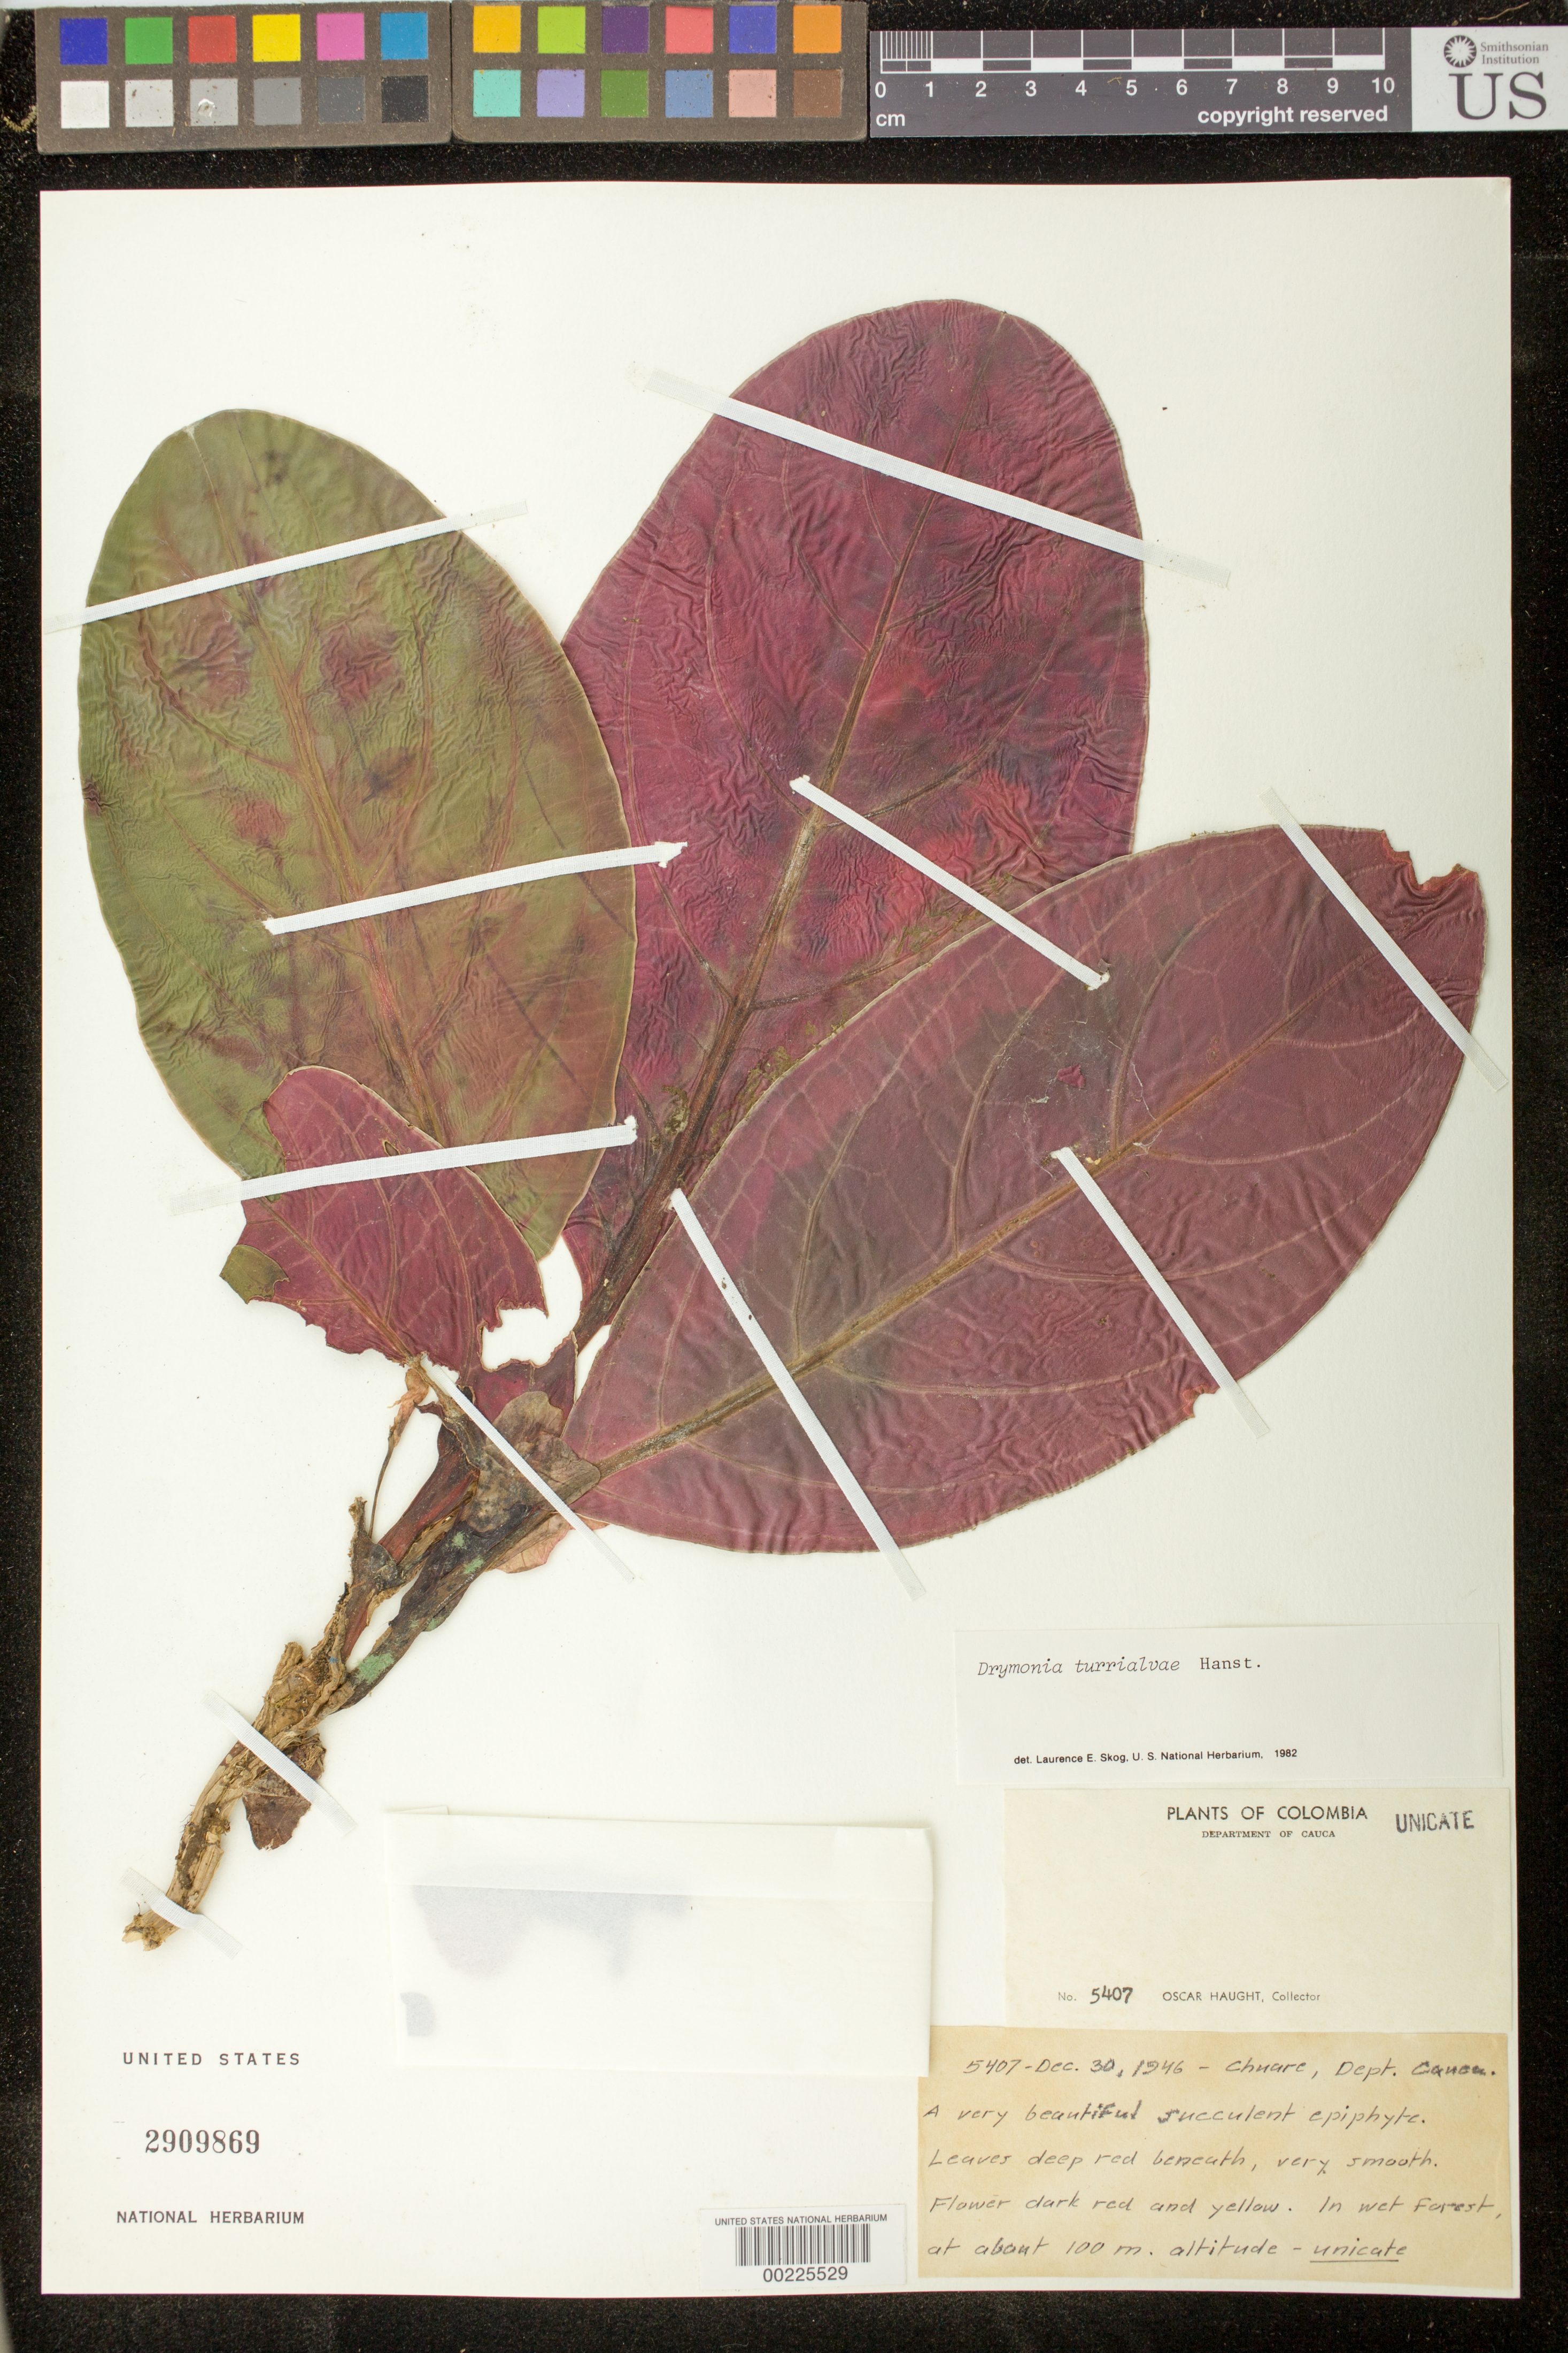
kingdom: Plantae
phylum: Tracheophyta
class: Magnoliopsida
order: Lamiales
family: Gesneriaceae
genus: Drymonia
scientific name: Drymonia turrialvae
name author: Hanst.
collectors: O. L. Haught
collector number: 5407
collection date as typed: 30 Dec 1946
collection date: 1946-12-30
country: Colombia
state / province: Cauca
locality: Chuare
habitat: In wet forest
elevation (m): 100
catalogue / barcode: US 2909869